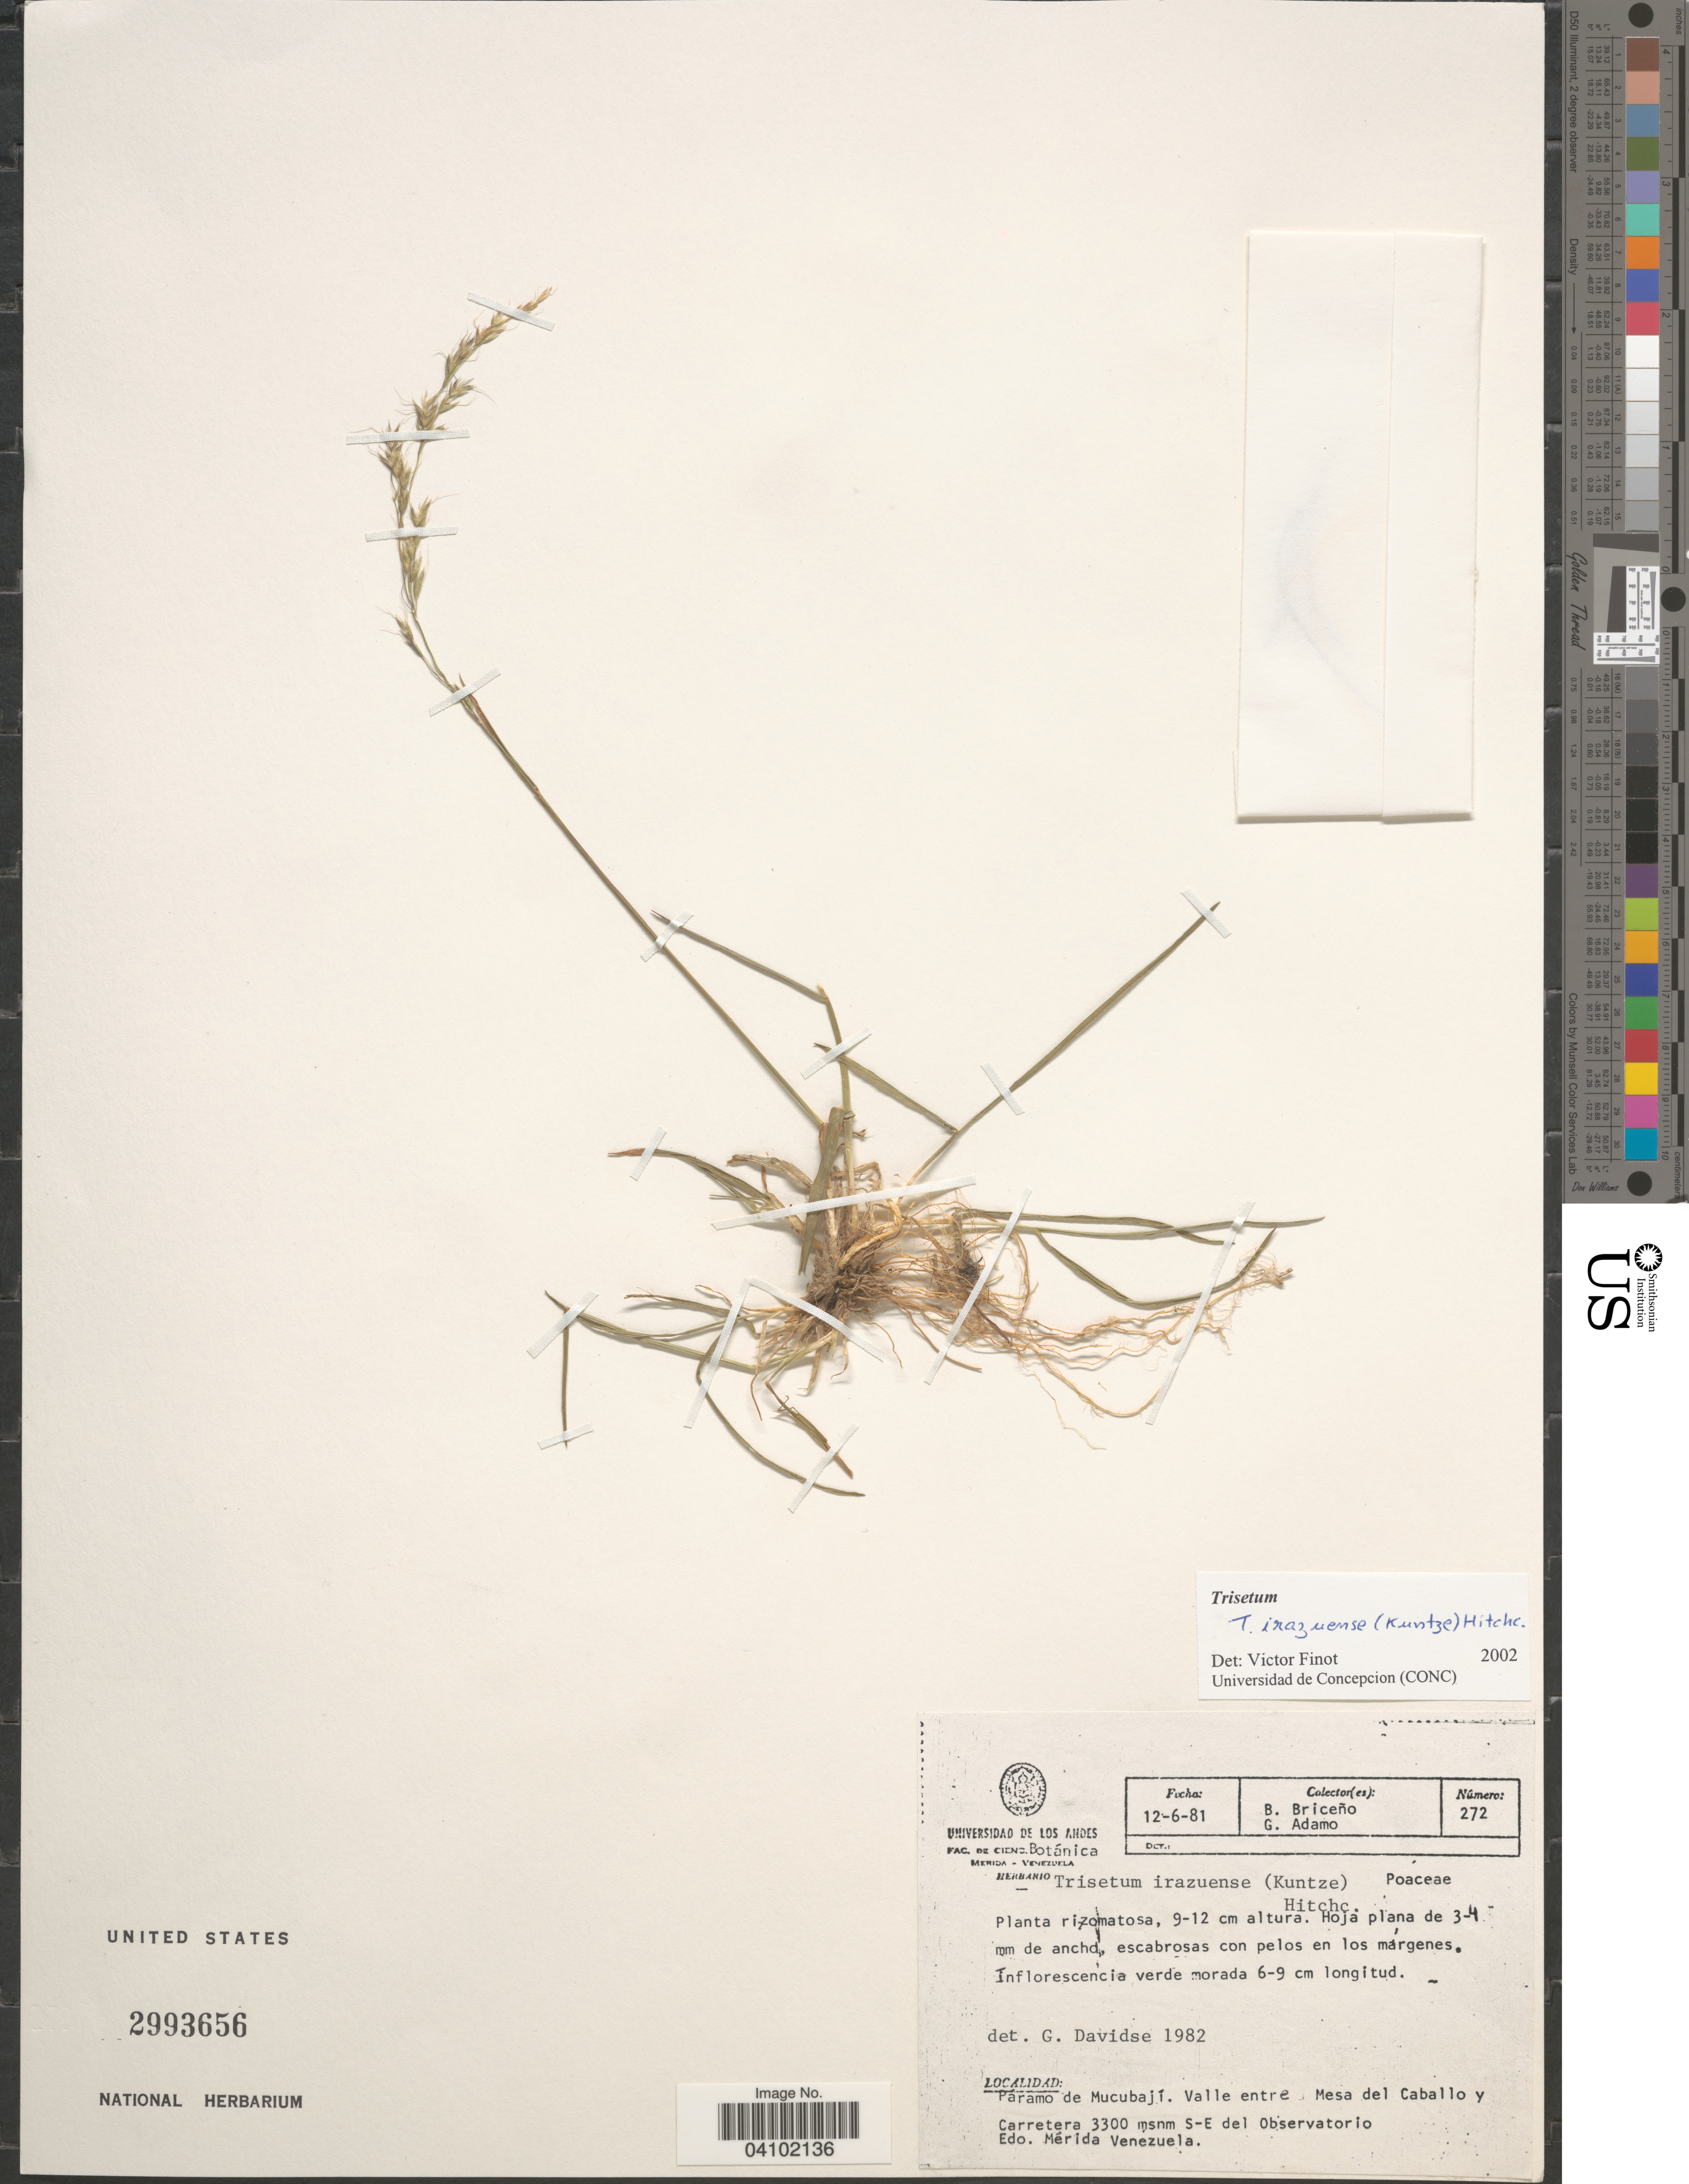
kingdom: Plantae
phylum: Tracheophyta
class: Liliopsida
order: Poales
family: Poaceae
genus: Peyritschia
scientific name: Peyritschia irazuensis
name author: (Kuntze) P.M. Peterson et al.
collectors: B. Briceño & G. Adamo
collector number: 272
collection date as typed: Transcribed d/m/y: 12/6/81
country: Venezuela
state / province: Merida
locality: Páramo de Mucubají. Valle entre Mesa del Caballo y Carretera. S-E del Observatorio.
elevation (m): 3300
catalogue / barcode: US 2993656